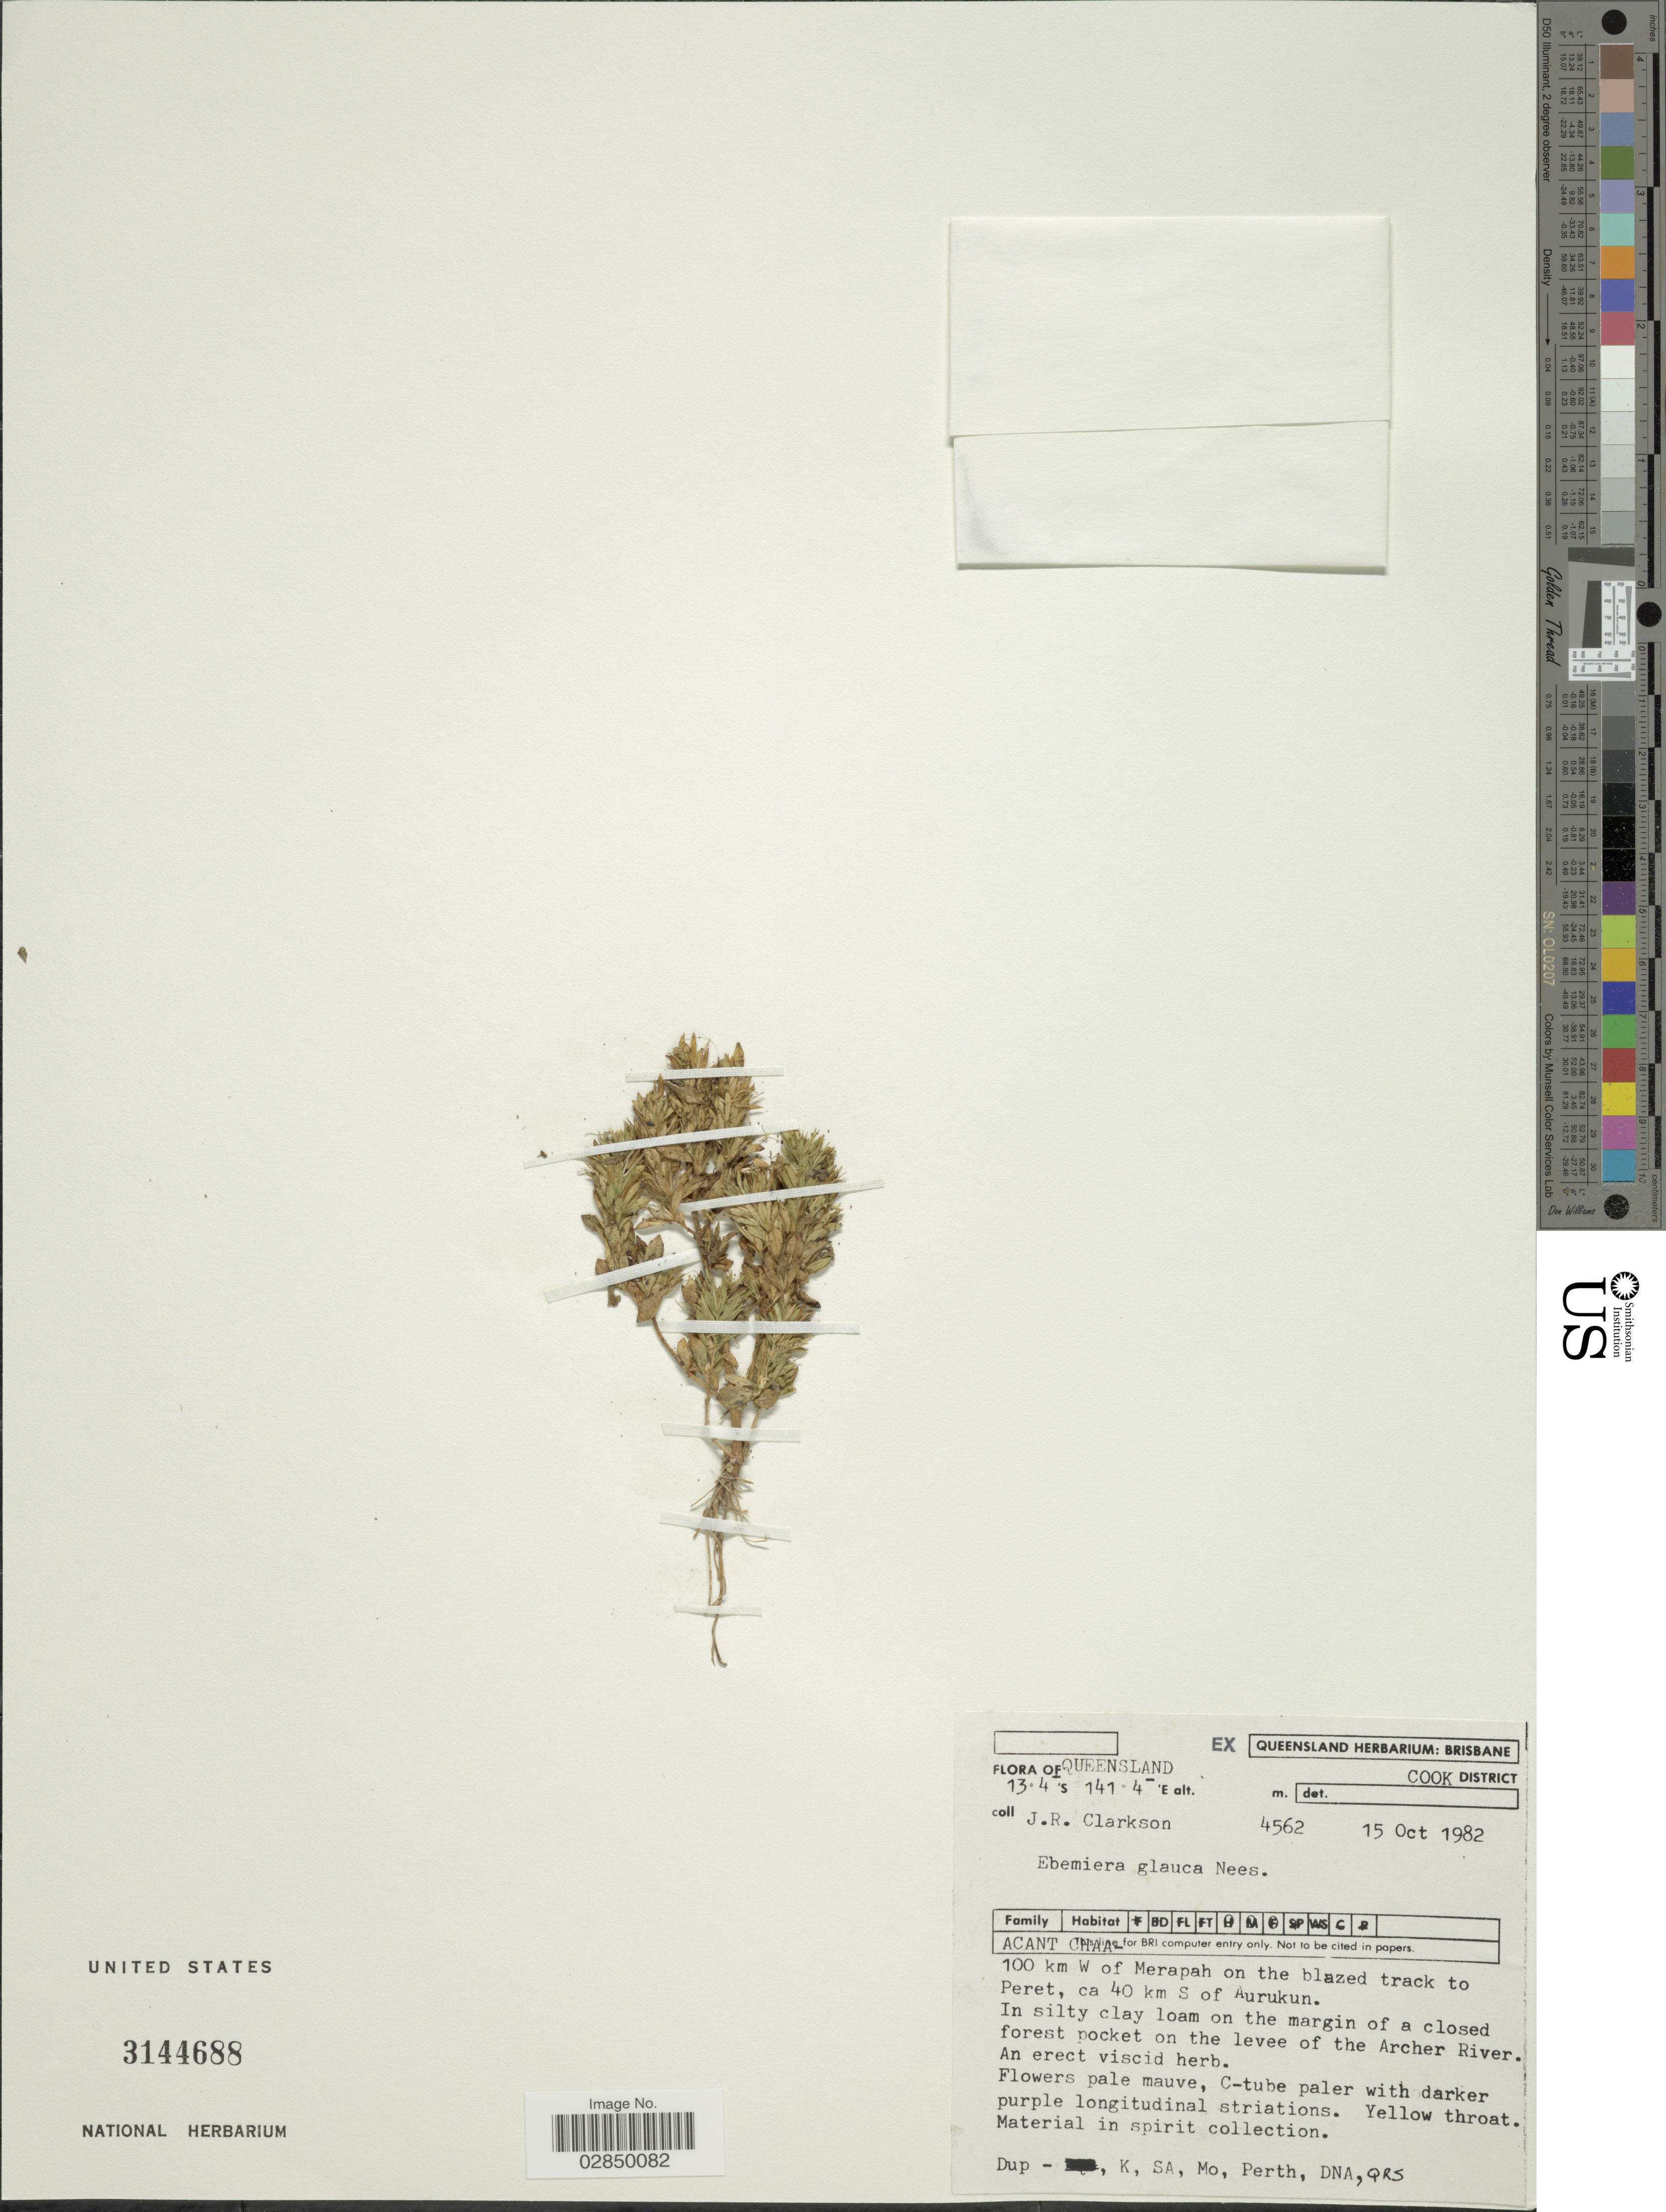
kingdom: Plantae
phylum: Tracheophyta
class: Magnoliopsida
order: Lamiales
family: Acanthaceae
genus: Staurogyne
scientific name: Staurogyne glauca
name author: Kuntze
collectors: J. Clarkson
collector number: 4562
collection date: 1982-10-15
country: Australia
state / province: Queensland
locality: Cook District. Acant Chaa. 100 km W of Merapah on the blazed track to Peret, ca 40 km S of Aurukun. In silty clay loam on the margin of a closed forest pocket on the levee of the Archer River.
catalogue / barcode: US 3144688